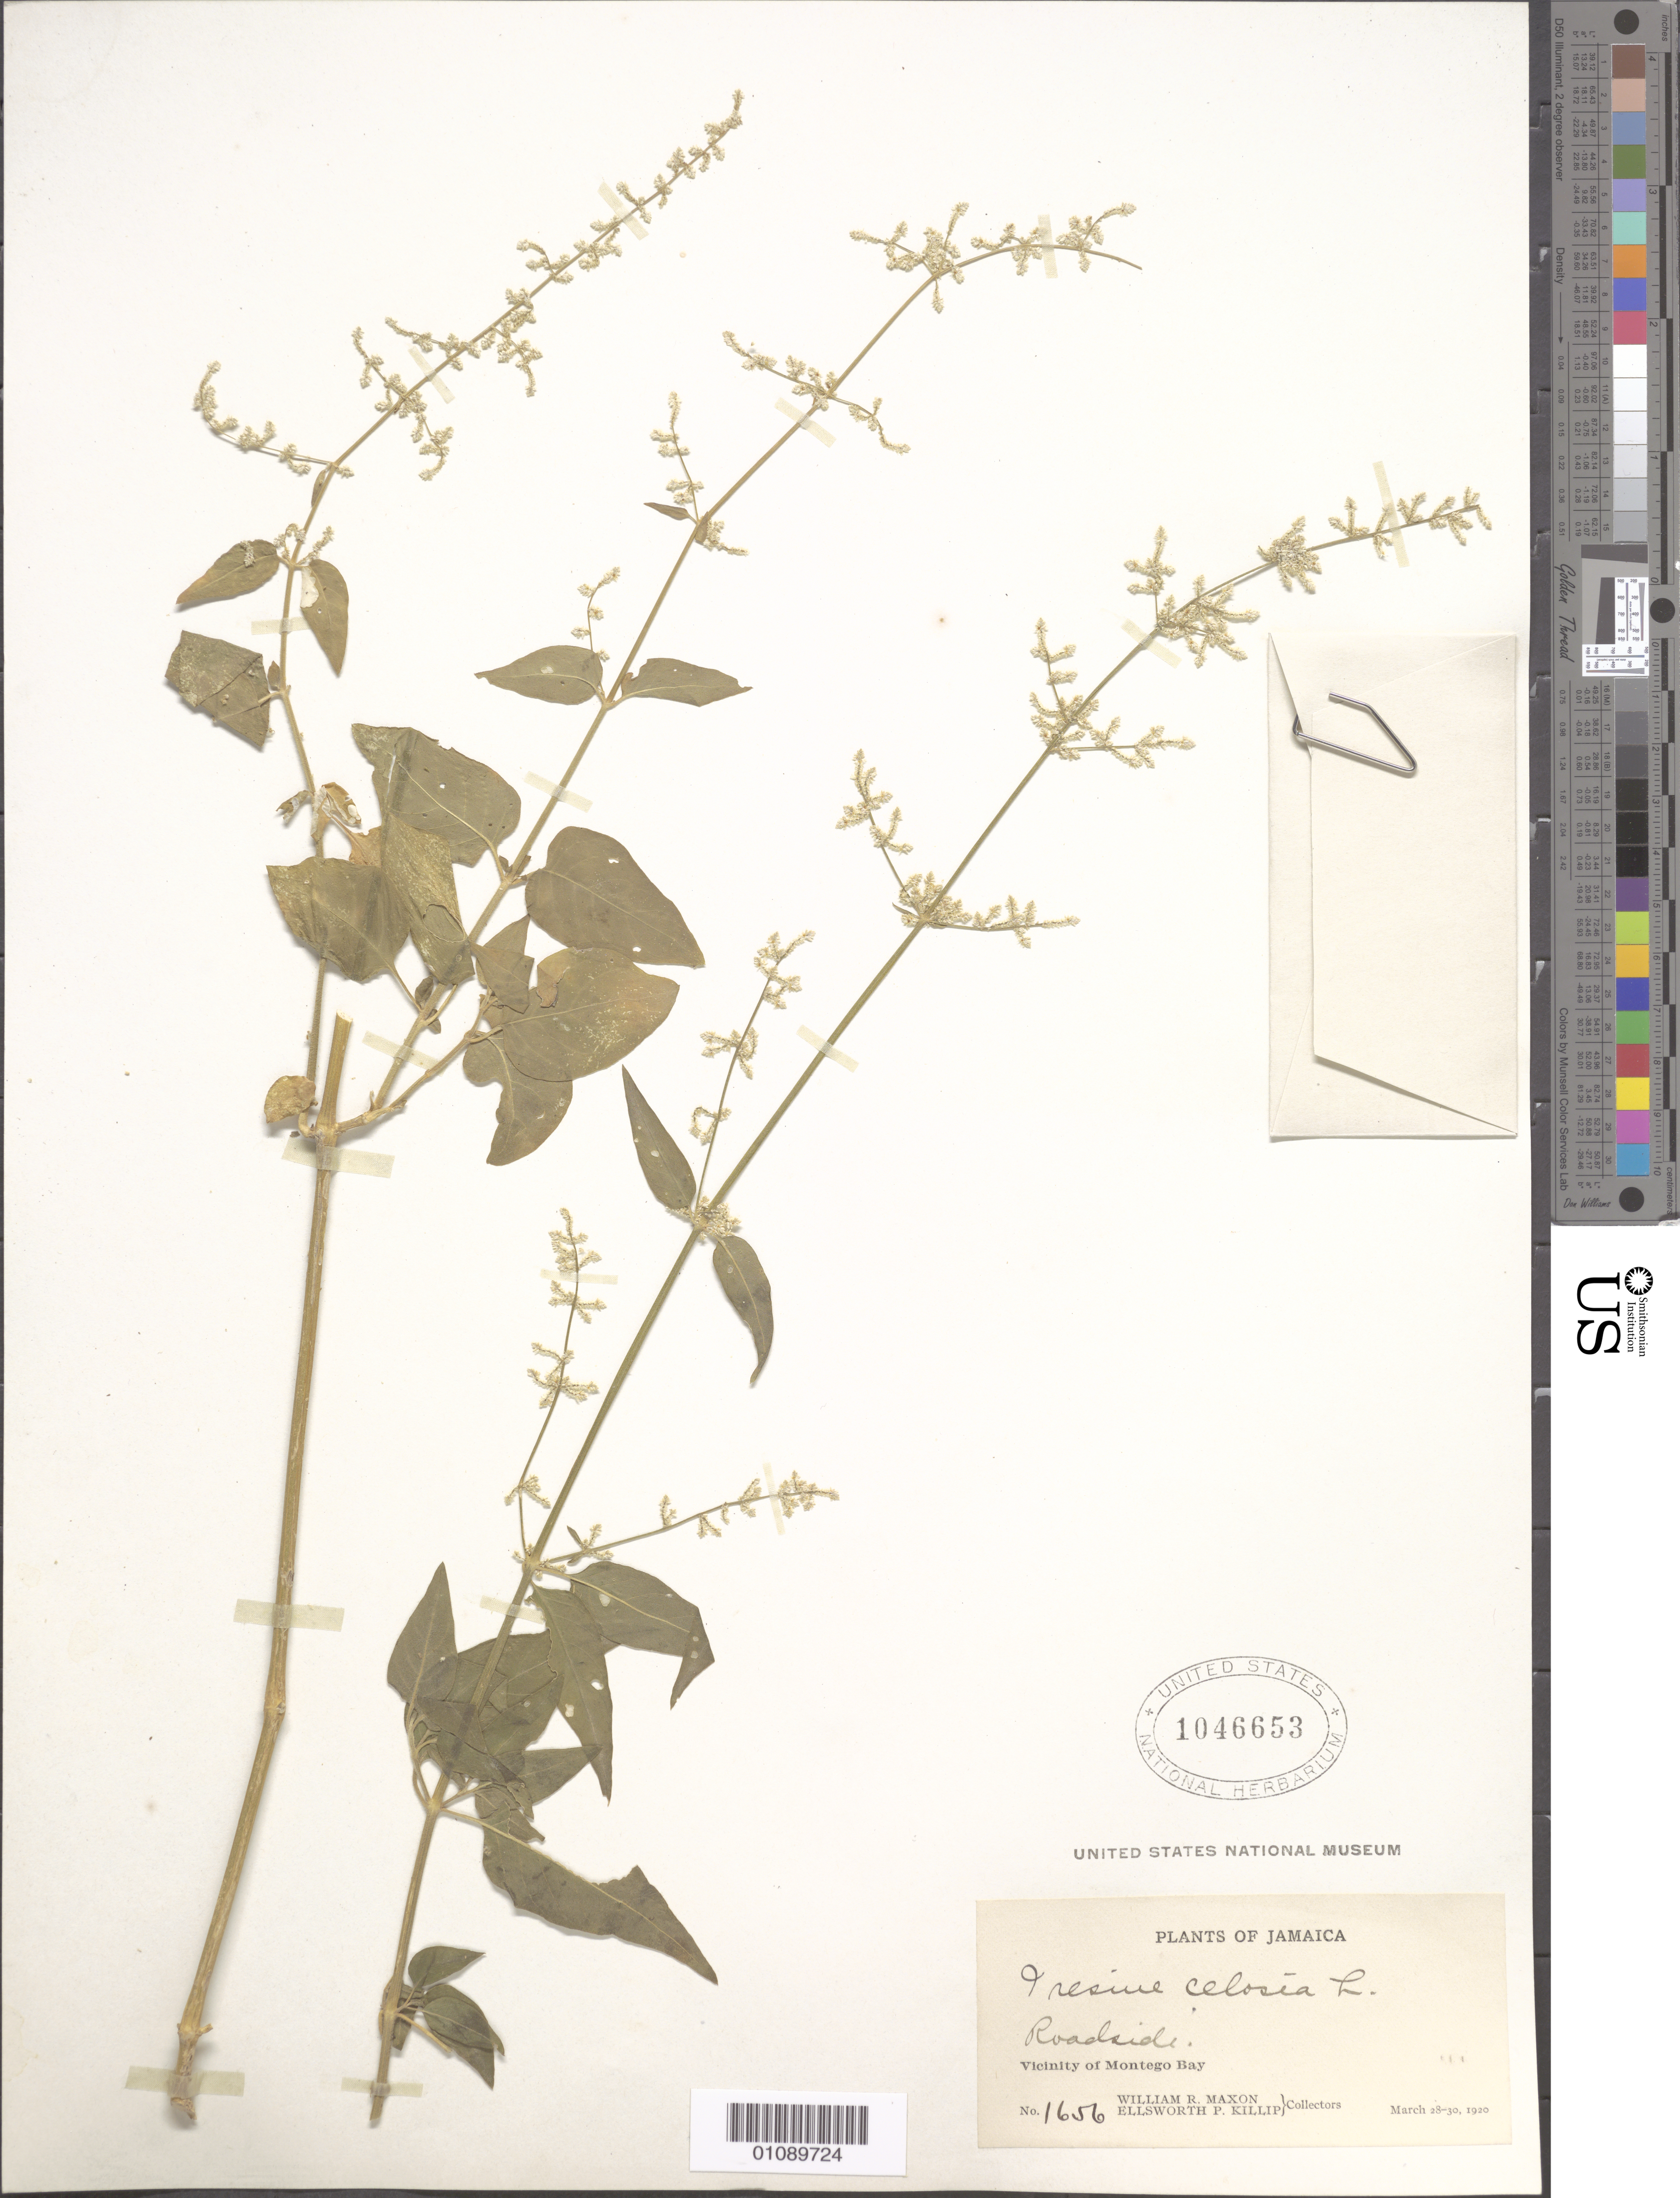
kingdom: Plantae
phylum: Tracheophyta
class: Magnoliopsida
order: Caryophyllales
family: Amaranthaceae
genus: Iresine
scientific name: Iresine celosia subsp. celosia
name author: L.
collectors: W. R. Maxon & E. P. Killip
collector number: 1656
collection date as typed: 28 Mar 1920 to 30 Mar 1920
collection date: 1920-03-28/1920-03-30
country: Jamaica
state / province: Saint James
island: Jamaica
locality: Vicinity of Montego Bay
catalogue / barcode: US 1046653